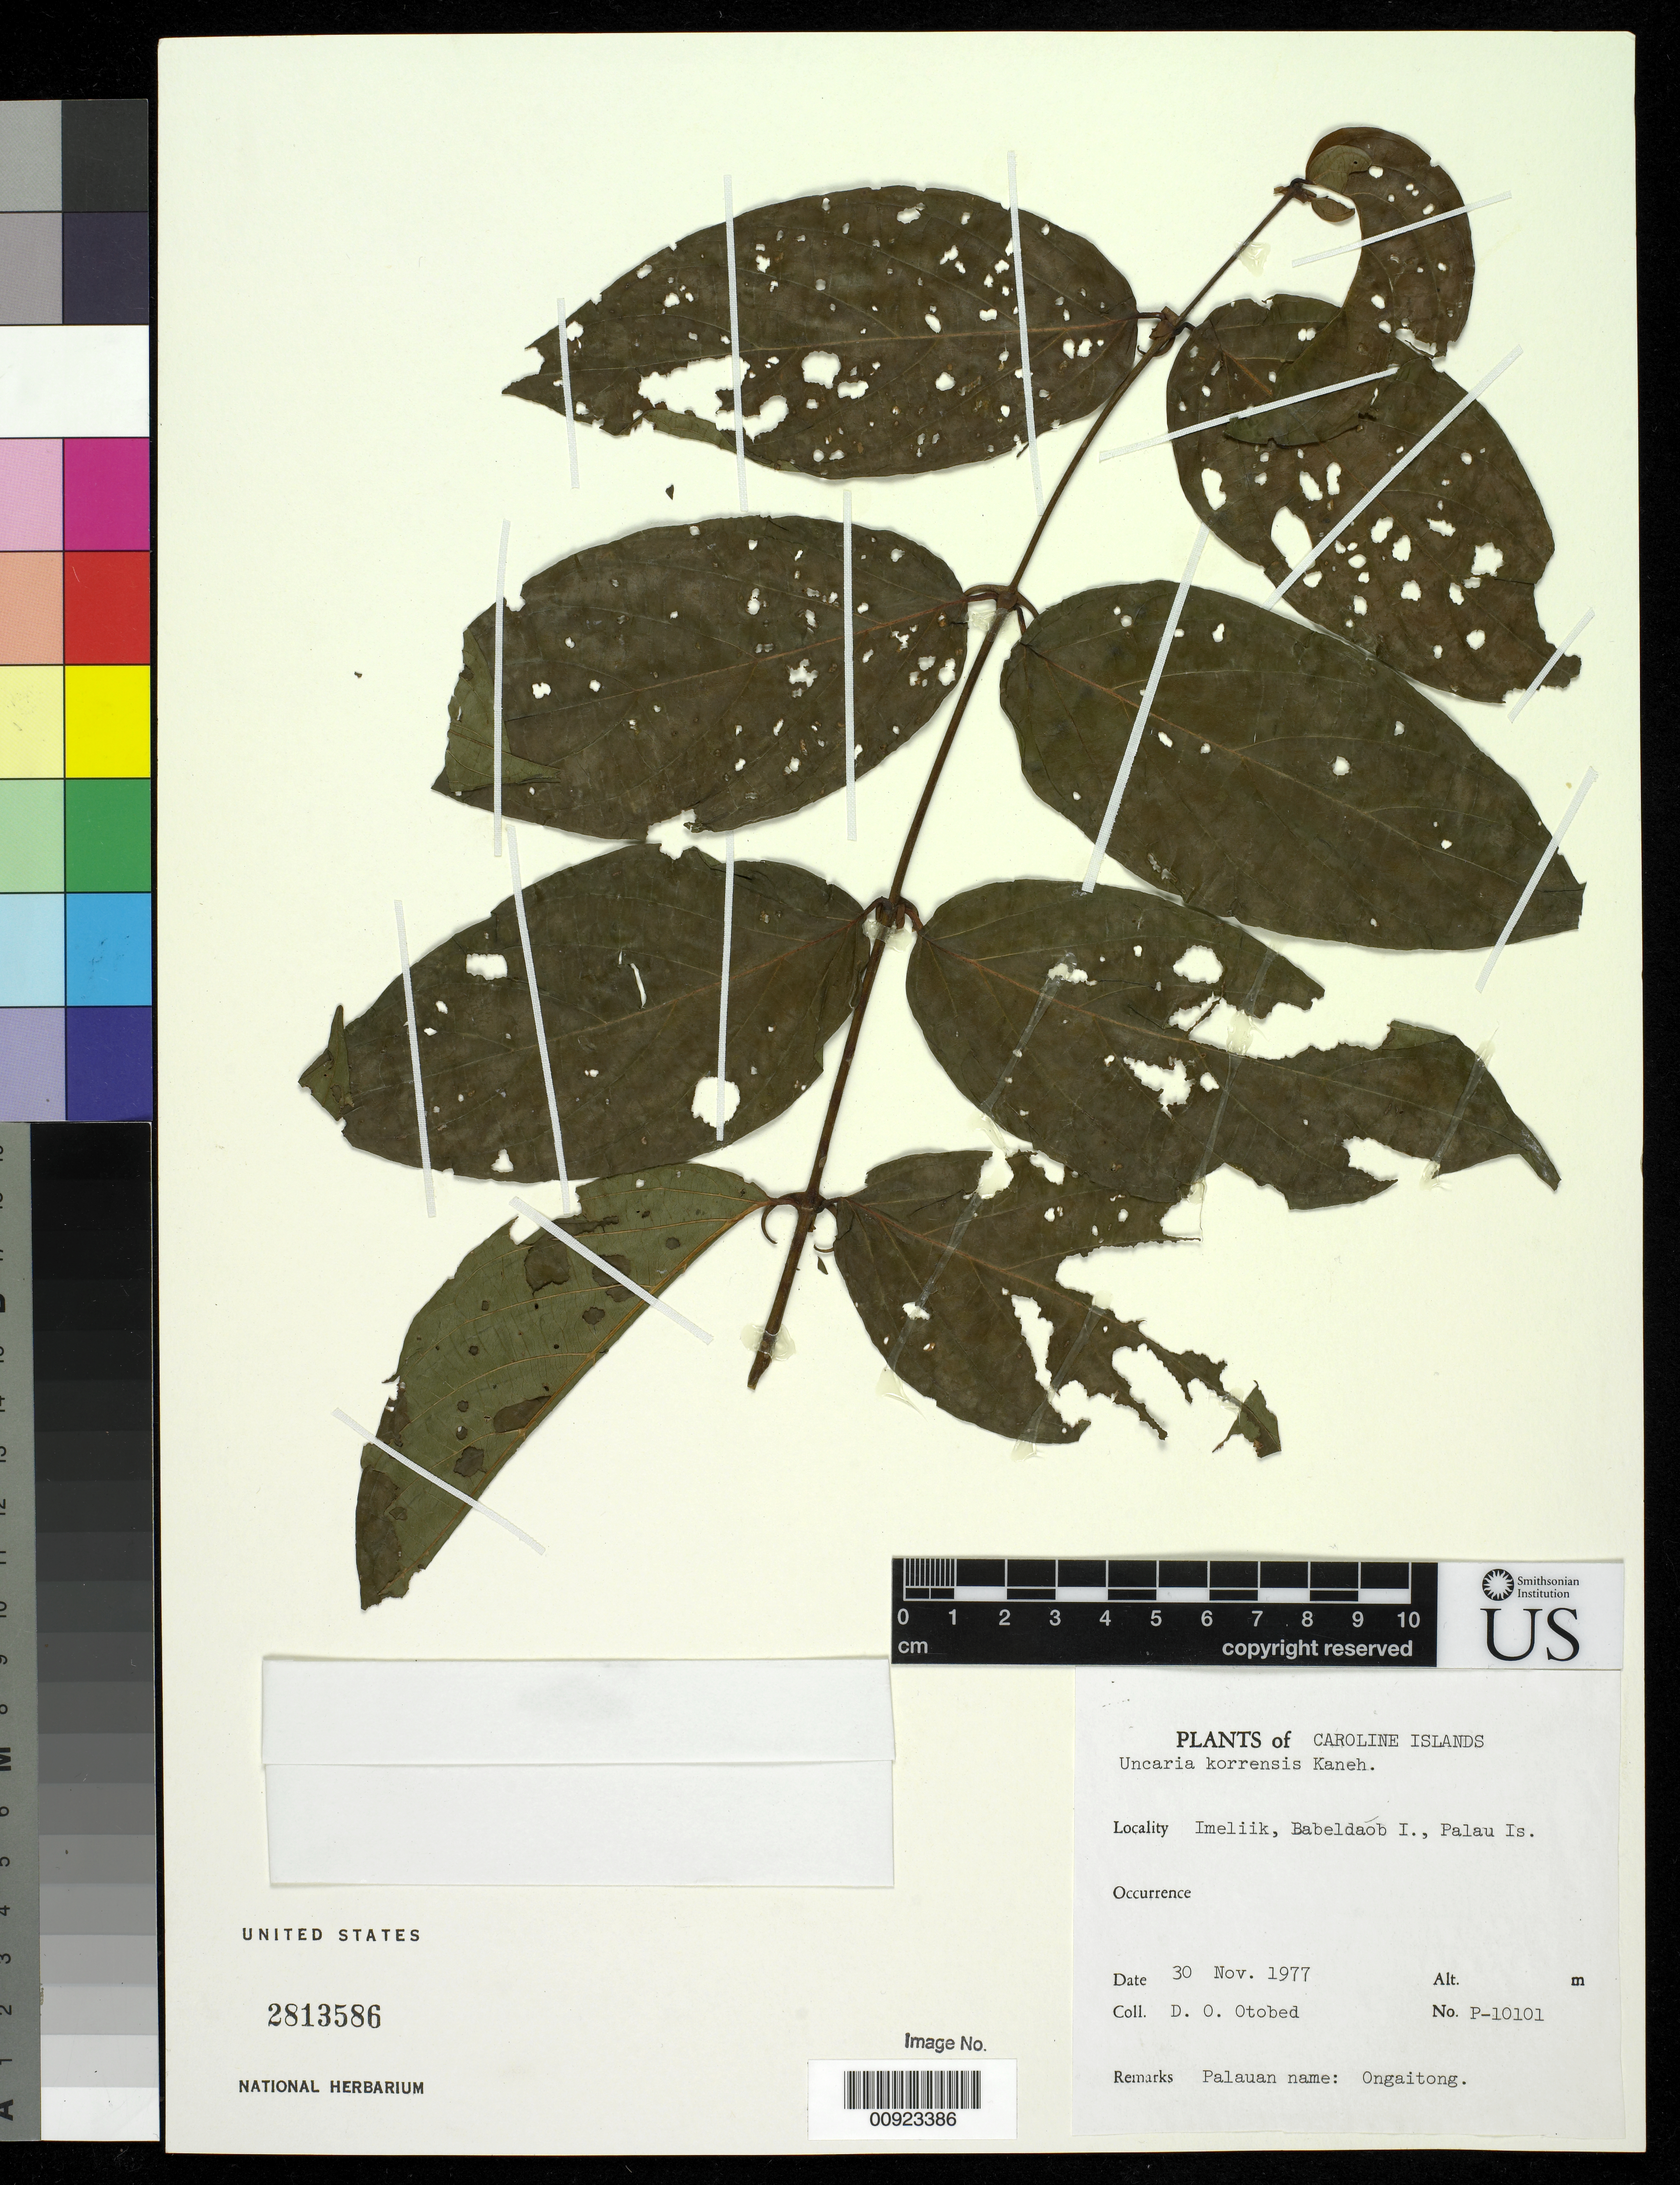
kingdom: Plantae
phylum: Tracheophyta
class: Magnoliopsida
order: Gentianales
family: Rubiaceae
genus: Uncaria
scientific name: Uncaria korrensis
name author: Kaneh.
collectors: D. O. Otobed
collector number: P 10101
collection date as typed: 30 Nov 1977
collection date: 1977-11-30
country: Palau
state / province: Aimeliik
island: Babeldaob [Babelthuap]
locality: Imeliik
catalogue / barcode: US 2813586